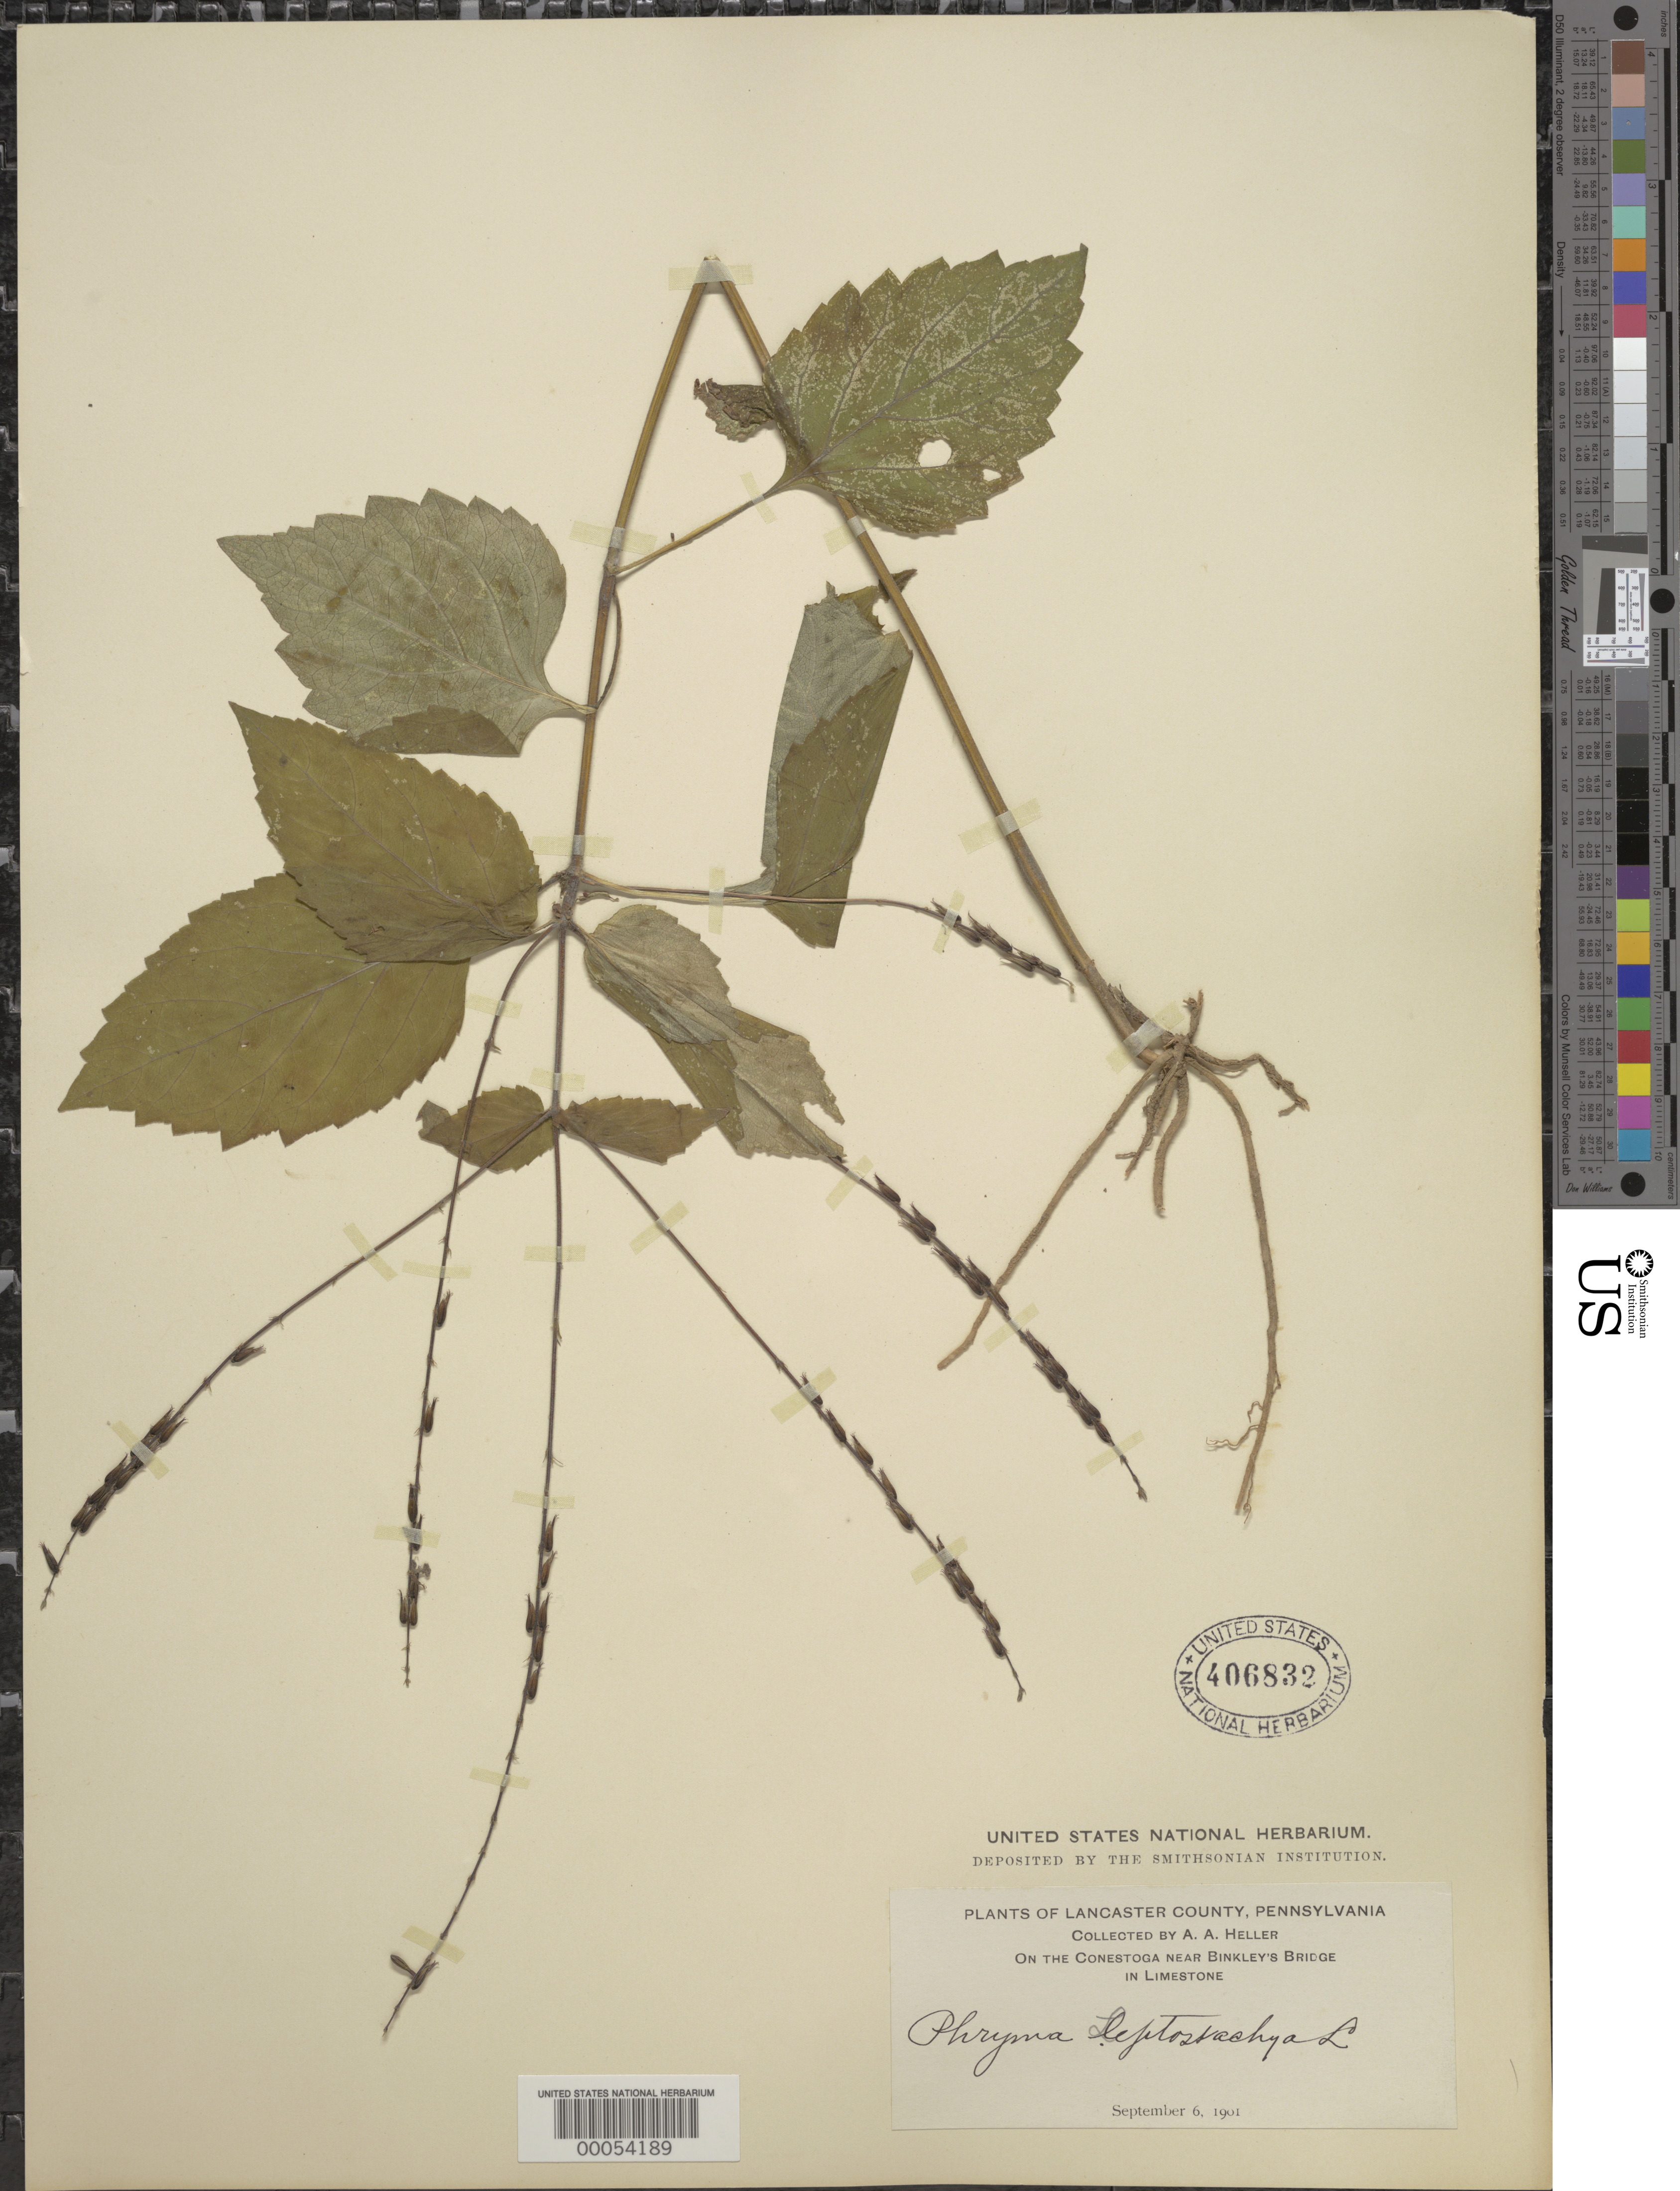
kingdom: Plantae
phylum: Tracheophyta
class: Magnoliopsida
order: Lamiales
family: Phrymaceae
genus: Phryma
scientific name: Phryma leptostachya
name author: L.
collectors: A. A. Heller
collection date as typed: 06 Sep 1901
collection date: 1901-09-06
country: United States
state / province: Pennsylvania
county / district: Lancaster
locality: On the conestoga near binkley's bridge in limestone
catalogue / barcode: US 406832